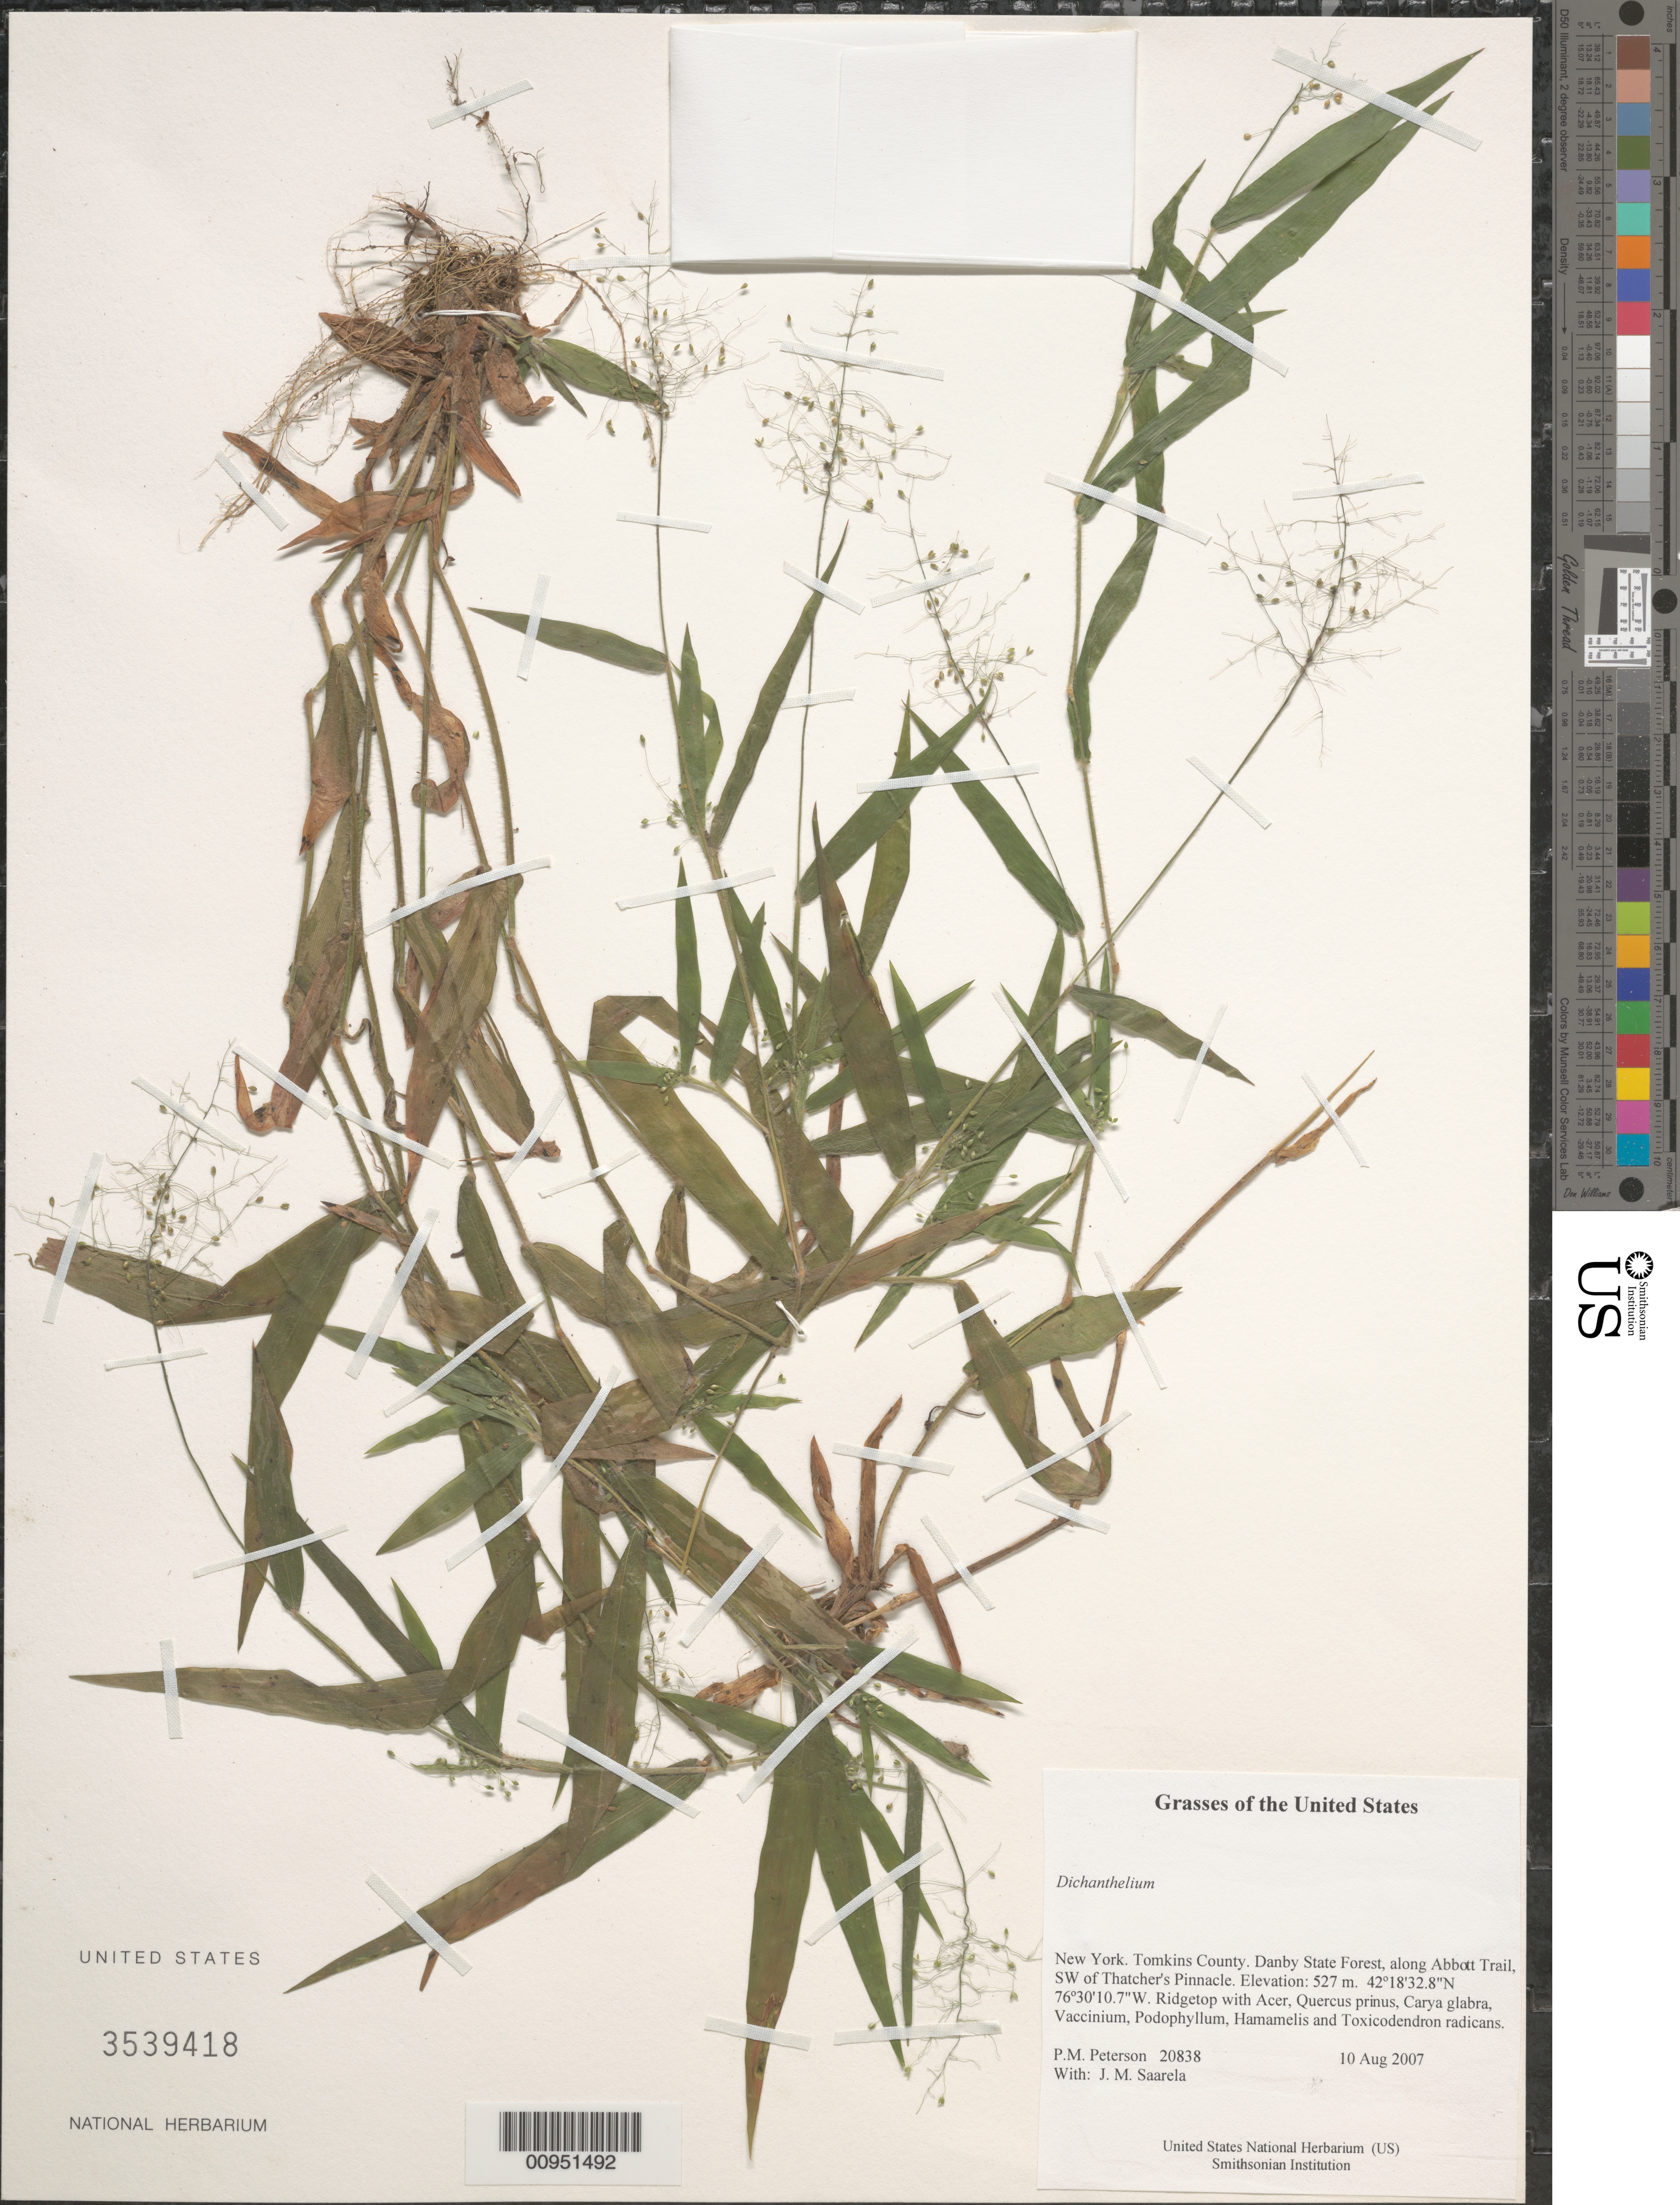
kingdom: Plantae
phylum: Tracheophyta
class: Liliopsida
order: Poales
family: Poaceae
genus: Dichanthelium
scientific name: Dichanthelium sp.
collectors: P. M. Peterson & J. Saarela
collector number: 20838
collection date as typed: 10 Aug 2007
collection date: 2007-08-10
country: United States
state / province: New York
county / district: Tomkins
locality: Danby State Forest, along Abbott Trail, SW of Thatcher's Pinnacle.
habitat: Ridgetop with Acer, Quercus prinus, Carya glabra, Vaccinium, Podophyllum, Hamamelis and Toxicodendron radicans.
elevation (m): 527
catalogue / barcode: US 3539418